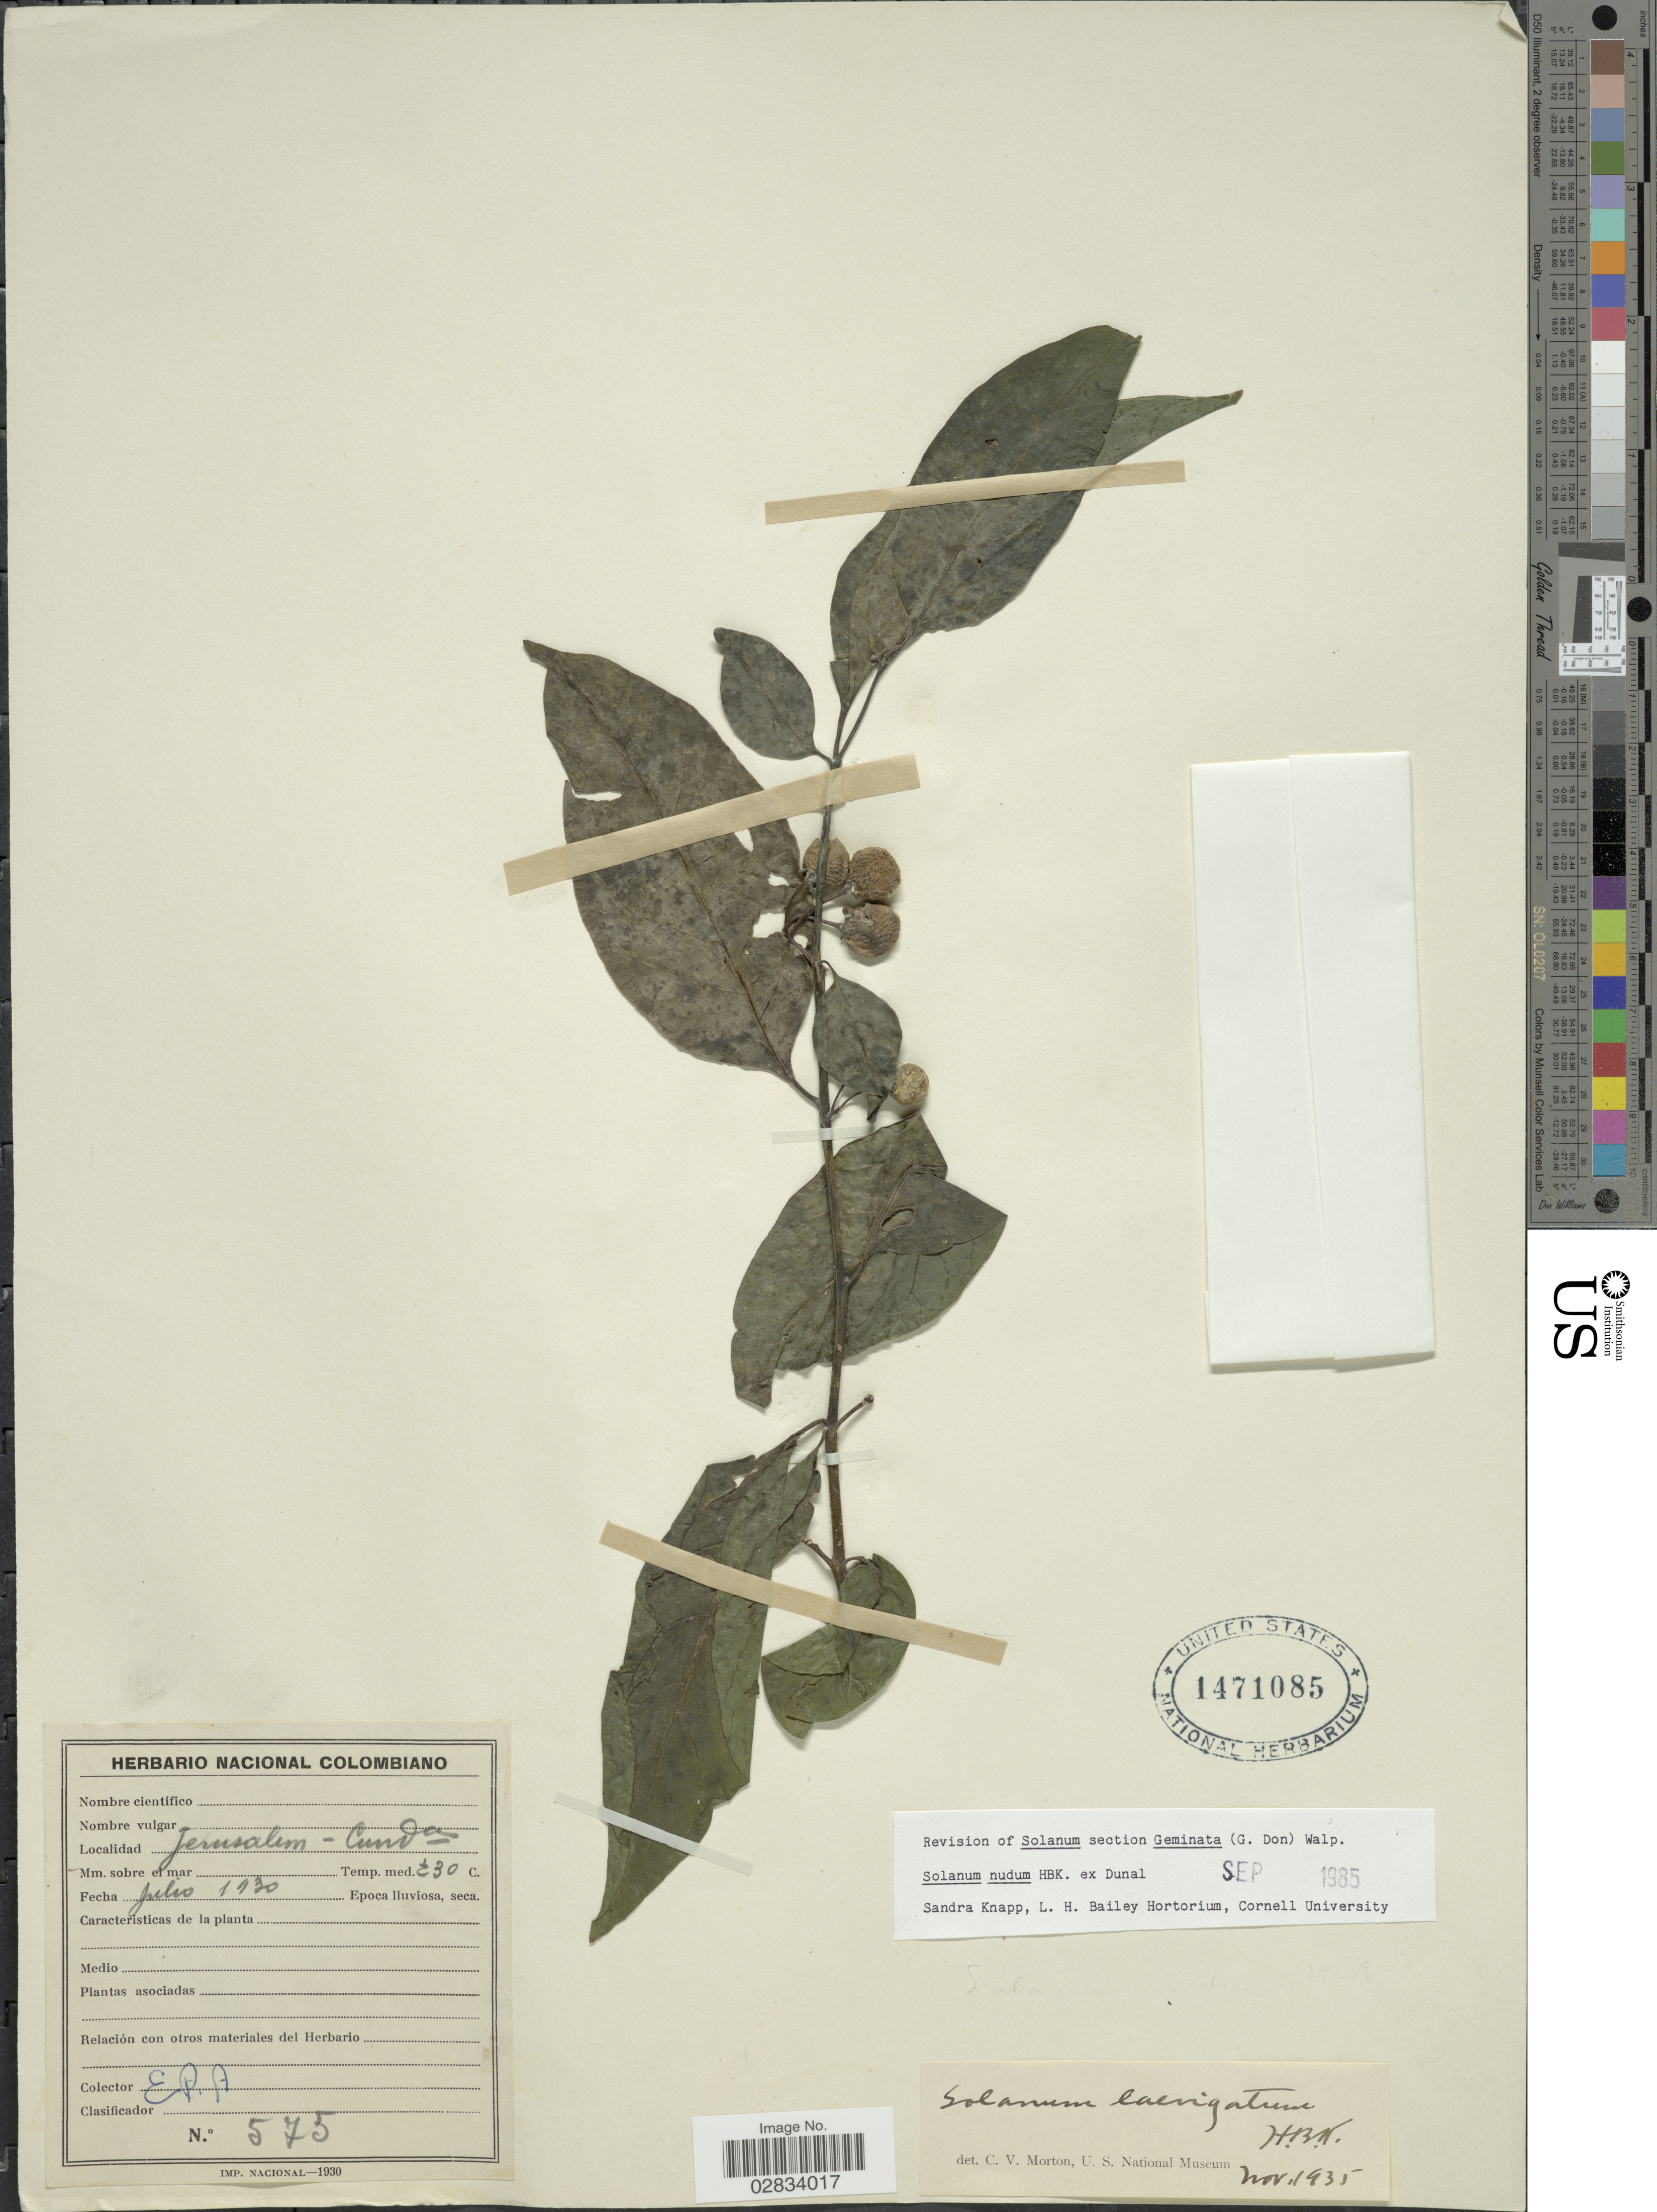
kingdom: Plantae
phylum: Tracheophyta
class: Magnoliopsida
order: Solanales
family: Solanaceae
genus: Solanum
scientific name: Solanum nudum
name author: Dunal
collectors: E. Pérez Arbeláez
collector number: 575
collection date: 1930-07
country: Colombia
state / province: Cundinamarca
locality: Jerusalem - Cunda.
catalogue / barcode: US 1471085